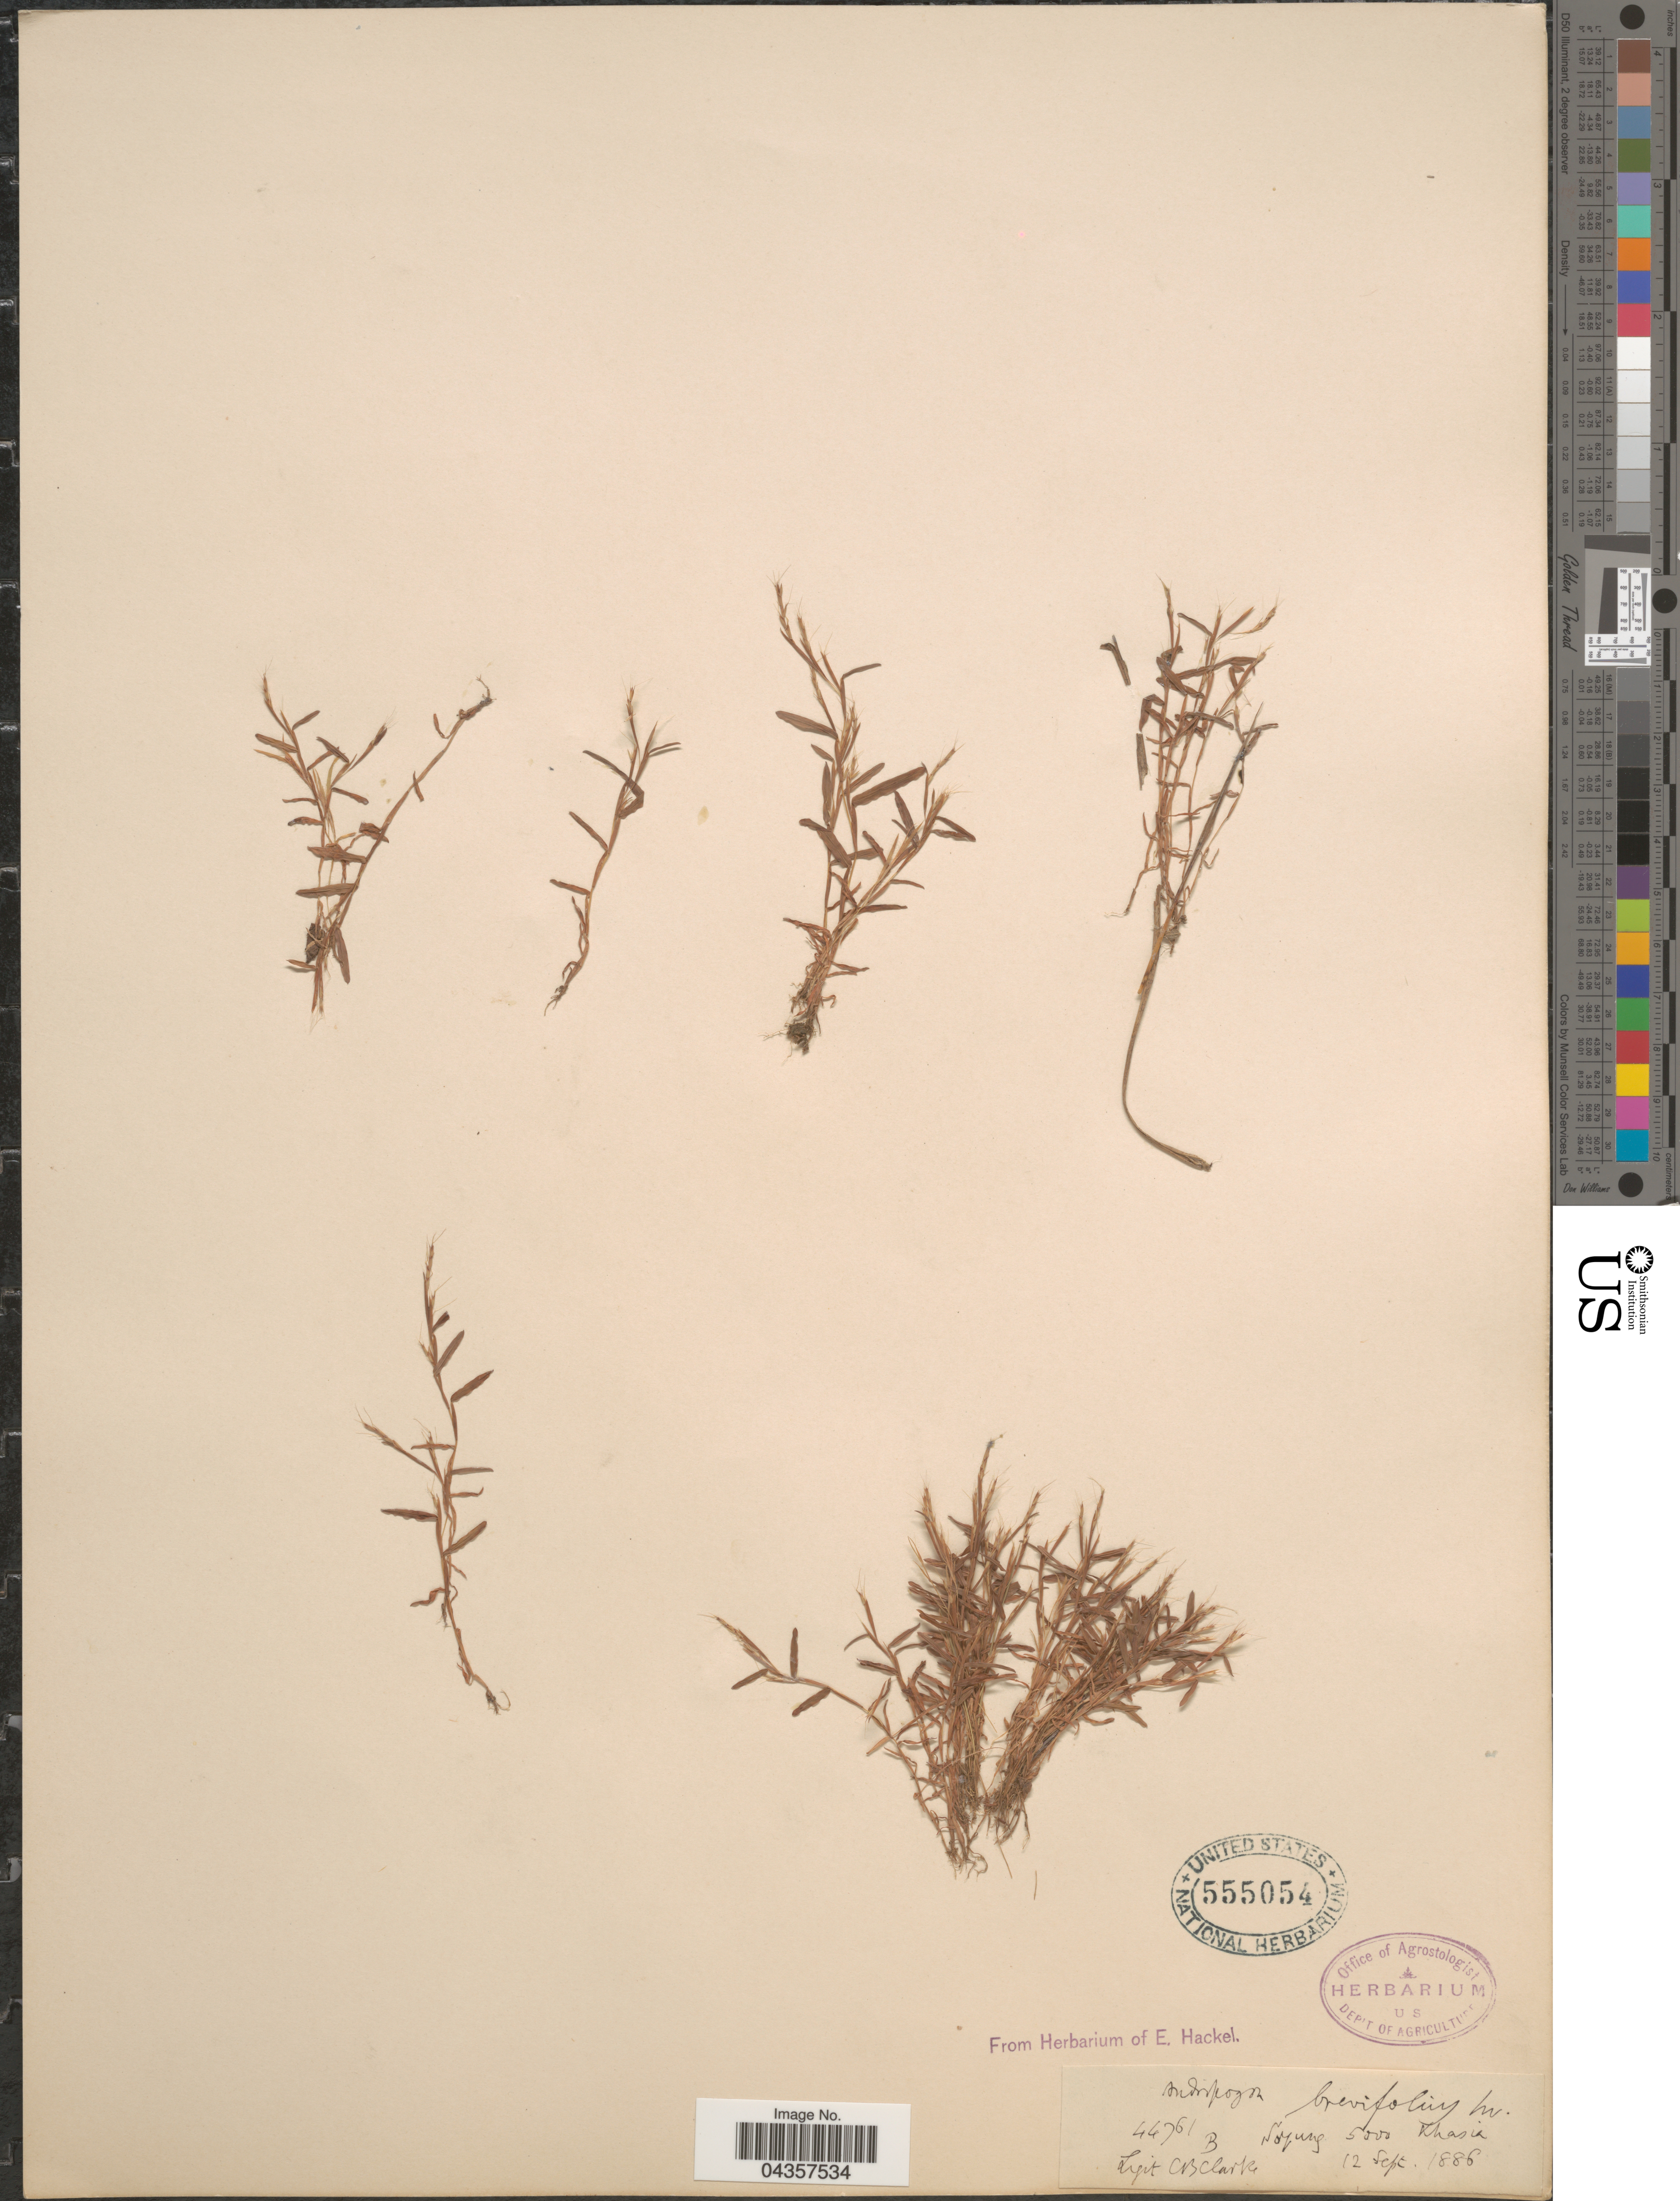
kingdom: Plantae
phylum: Tracheophyta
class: Liliopsida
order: Poales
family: Poaceae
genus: Schizachyrium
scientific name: Schizachyrium sp.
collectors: C. B. Clarke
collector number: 44761B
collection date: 1886-09-12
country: India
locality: Soyung. Khasia.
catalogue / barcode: US 555054